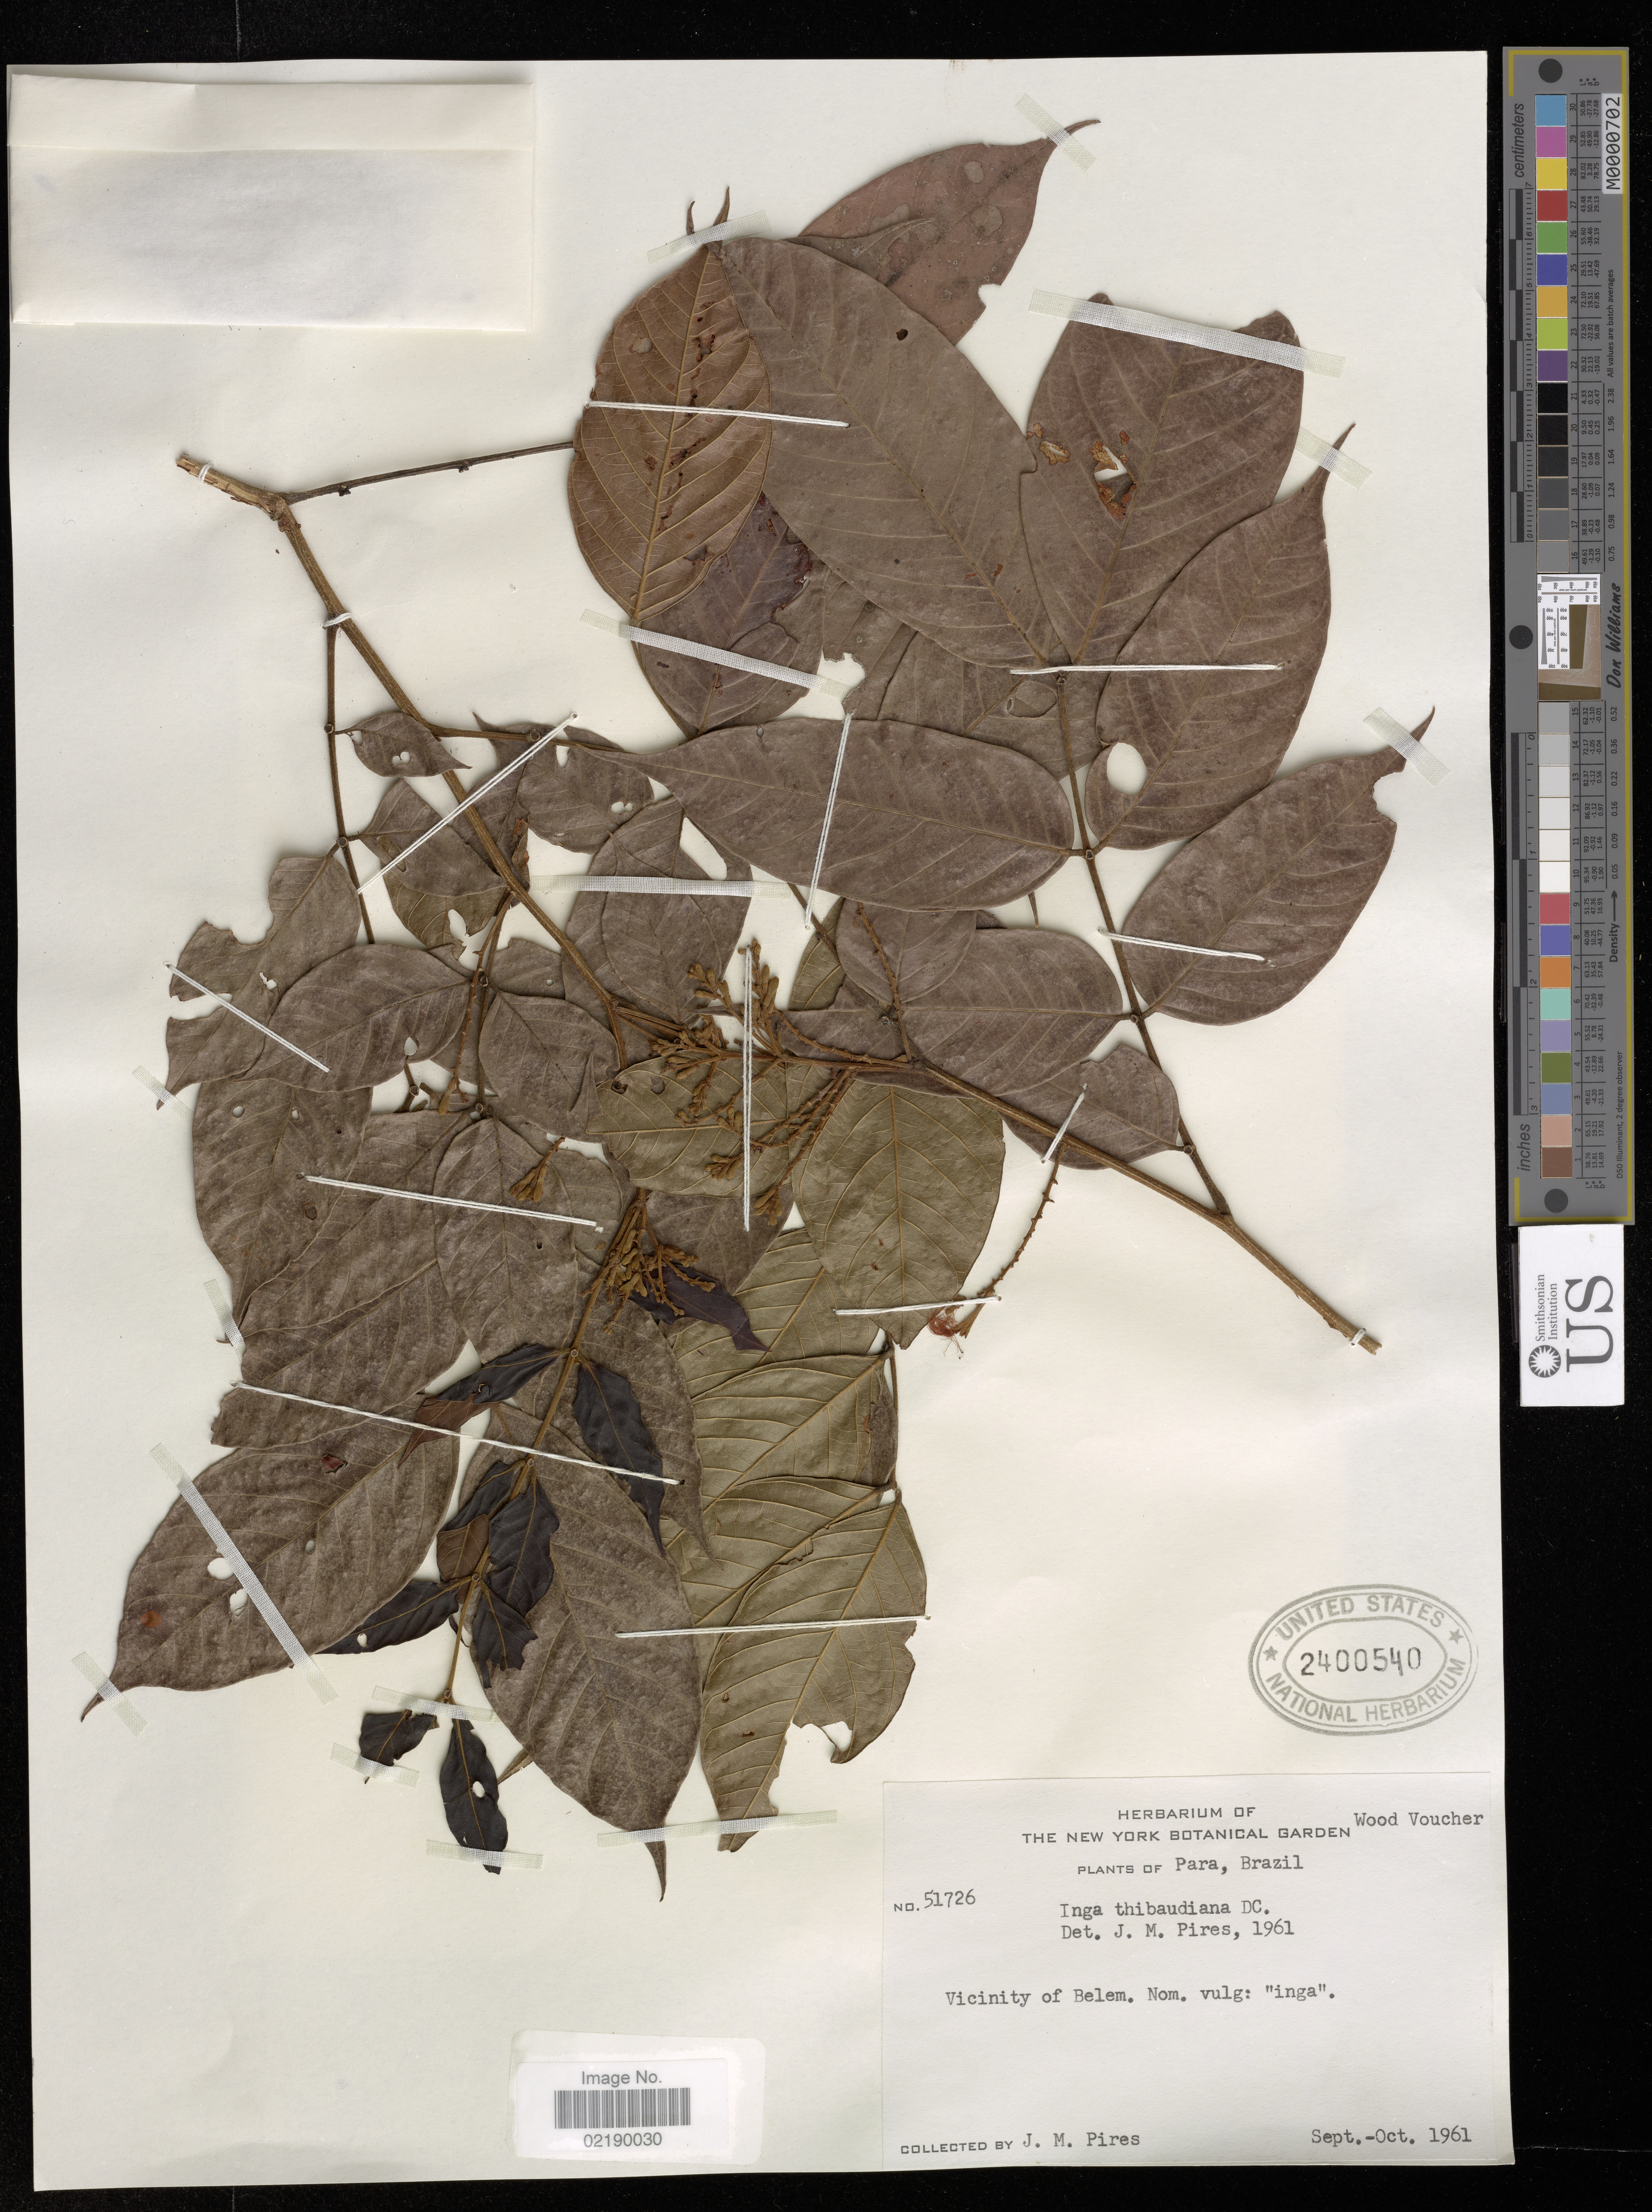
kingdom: Plantae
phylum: Tracheophyta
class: Magnoliopsida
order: Fabales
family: Fabaceae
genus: Inga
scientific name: Inga thibaudiana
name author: DC.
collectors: J. M. Pires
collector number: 51726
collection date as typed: Sep 1961 to -- Oct 1961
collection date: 1961-09/1961-10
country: Brazil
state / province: Pará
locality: Vicinity of belem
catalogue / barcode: US 2400540